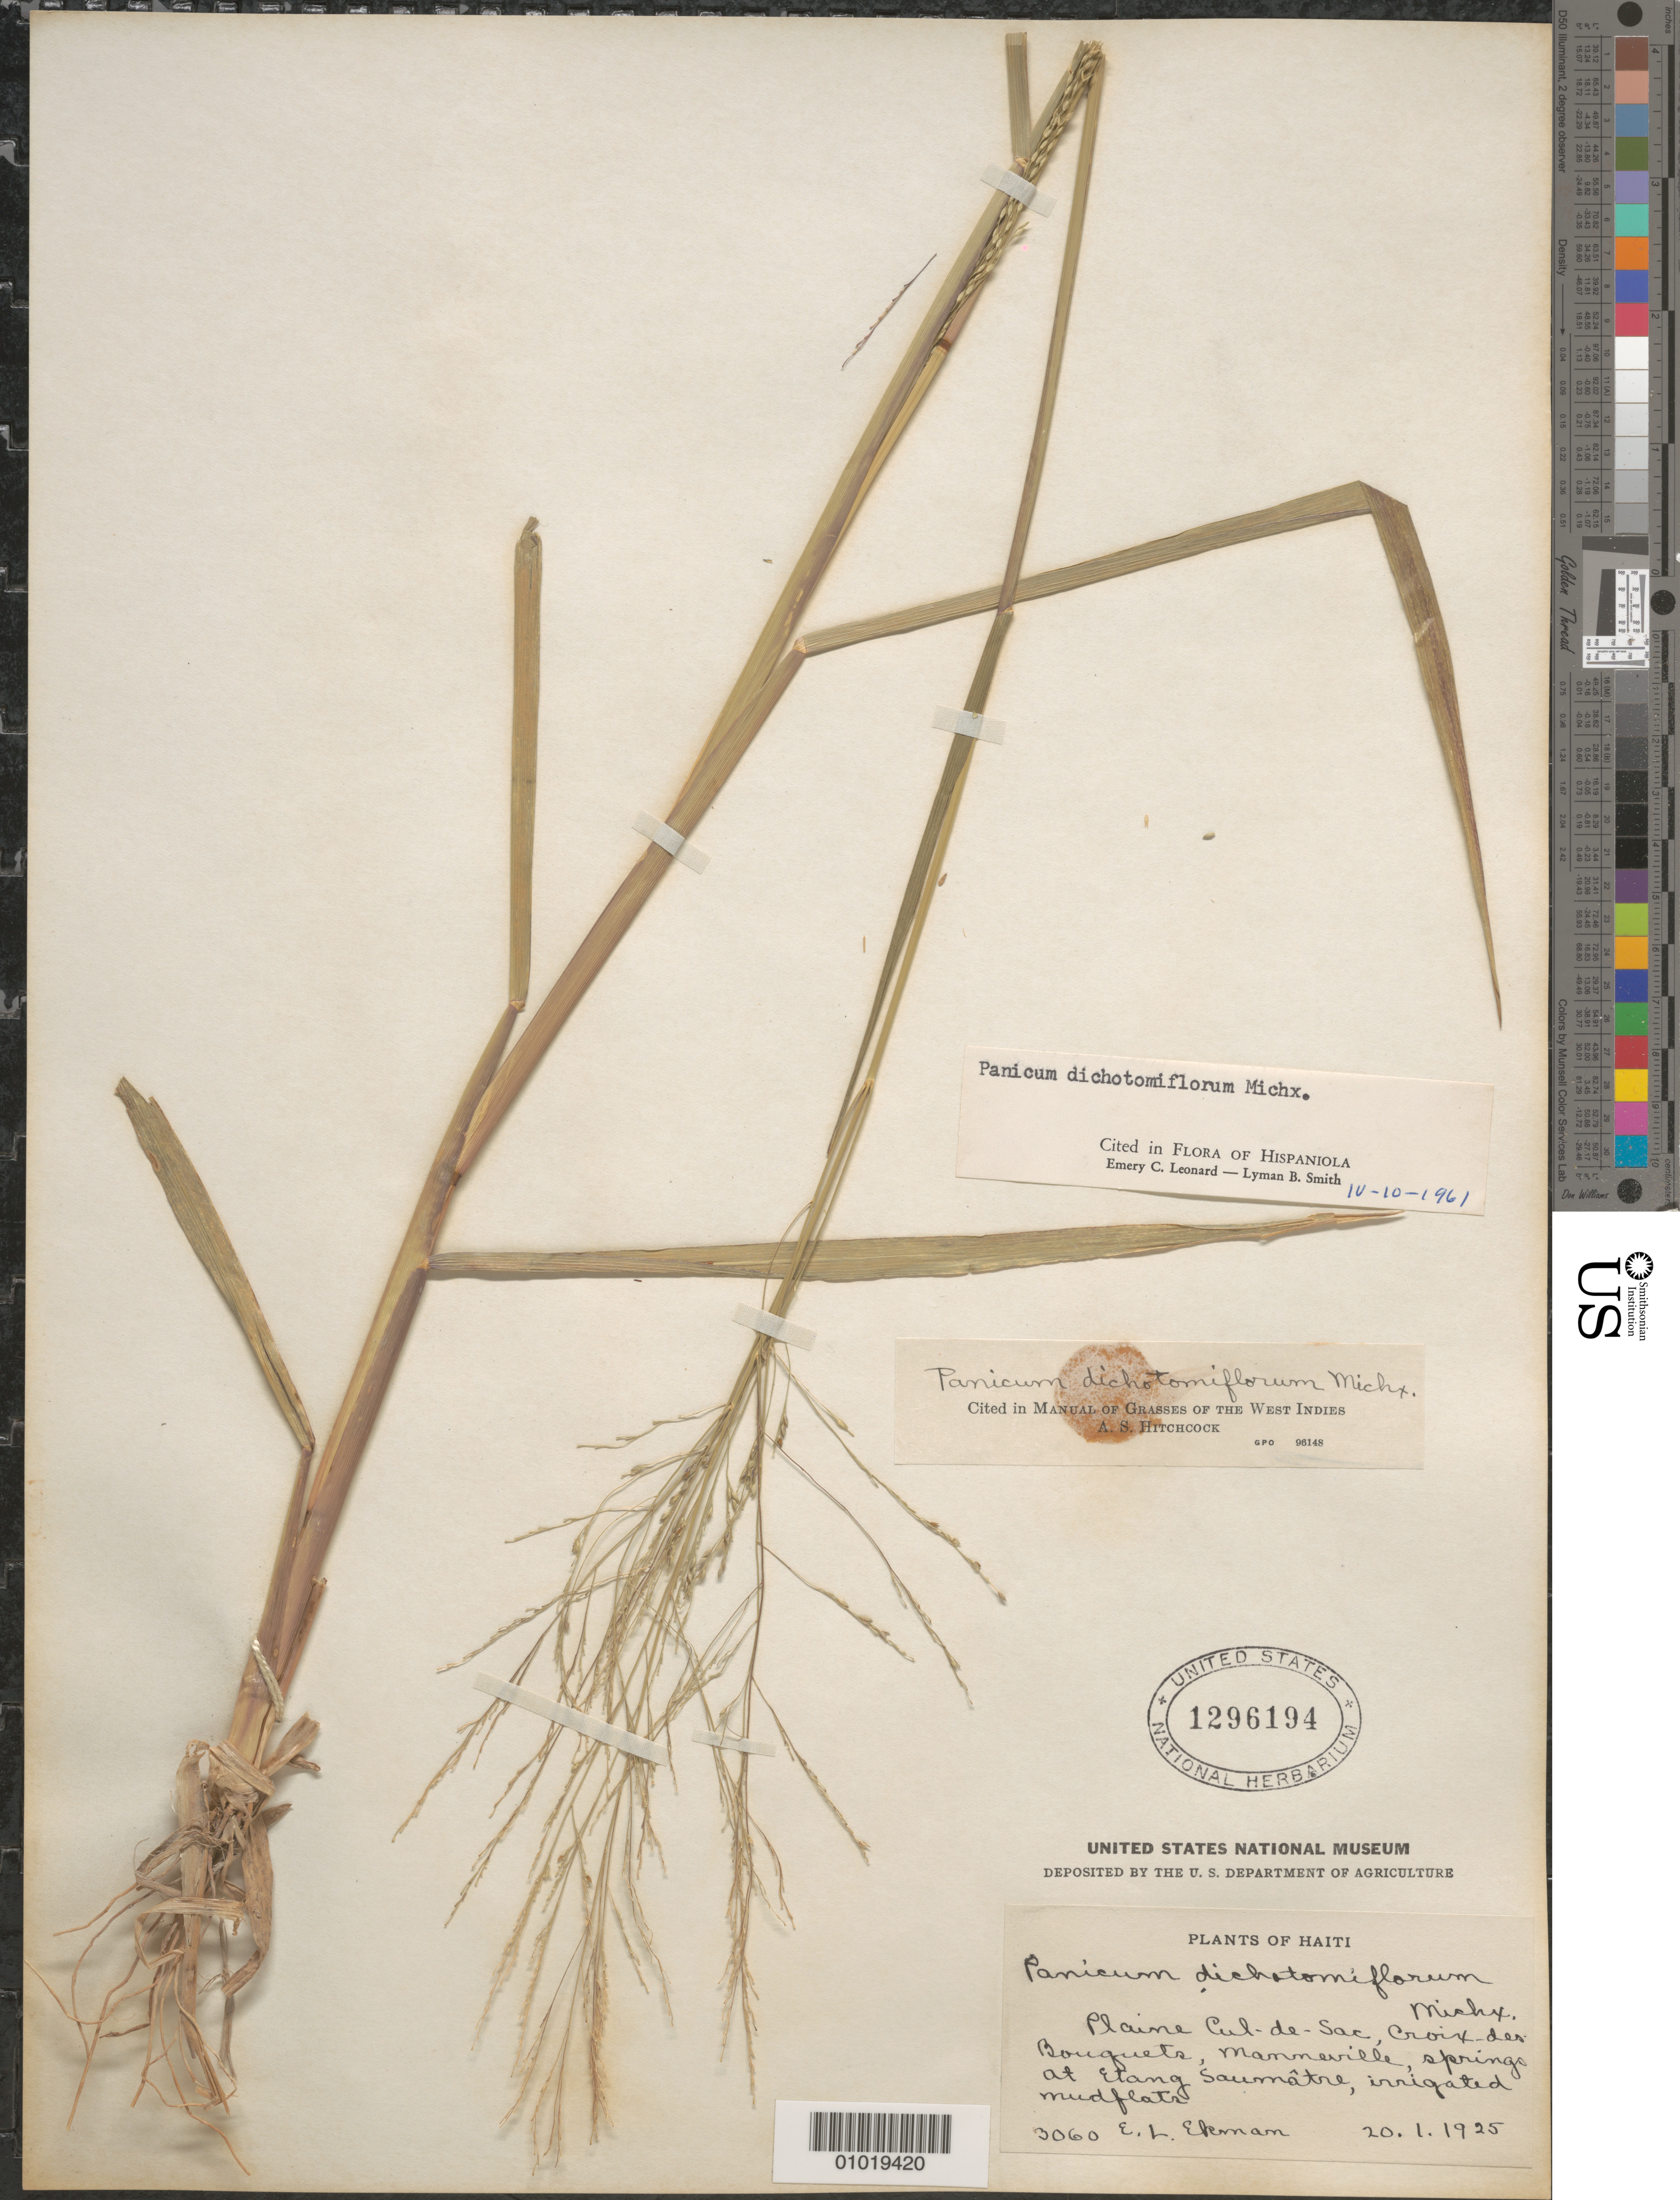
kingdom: Plantae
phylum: Tracheophyta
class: Liliopsida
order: Poales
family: Poaceae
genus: Panicum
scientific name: Panicum dichotomiflorum subsp. dichotomiflorum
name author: Michx.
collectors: E. L. Ekman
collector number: H 3060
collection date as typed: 20 Jan 1925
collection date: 1925-01-20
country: Haiti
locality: Plaine Cul-de-Sac, Croi-des Bouquets, manneville, springs at Etang Saumatre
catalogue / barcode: US 1296194